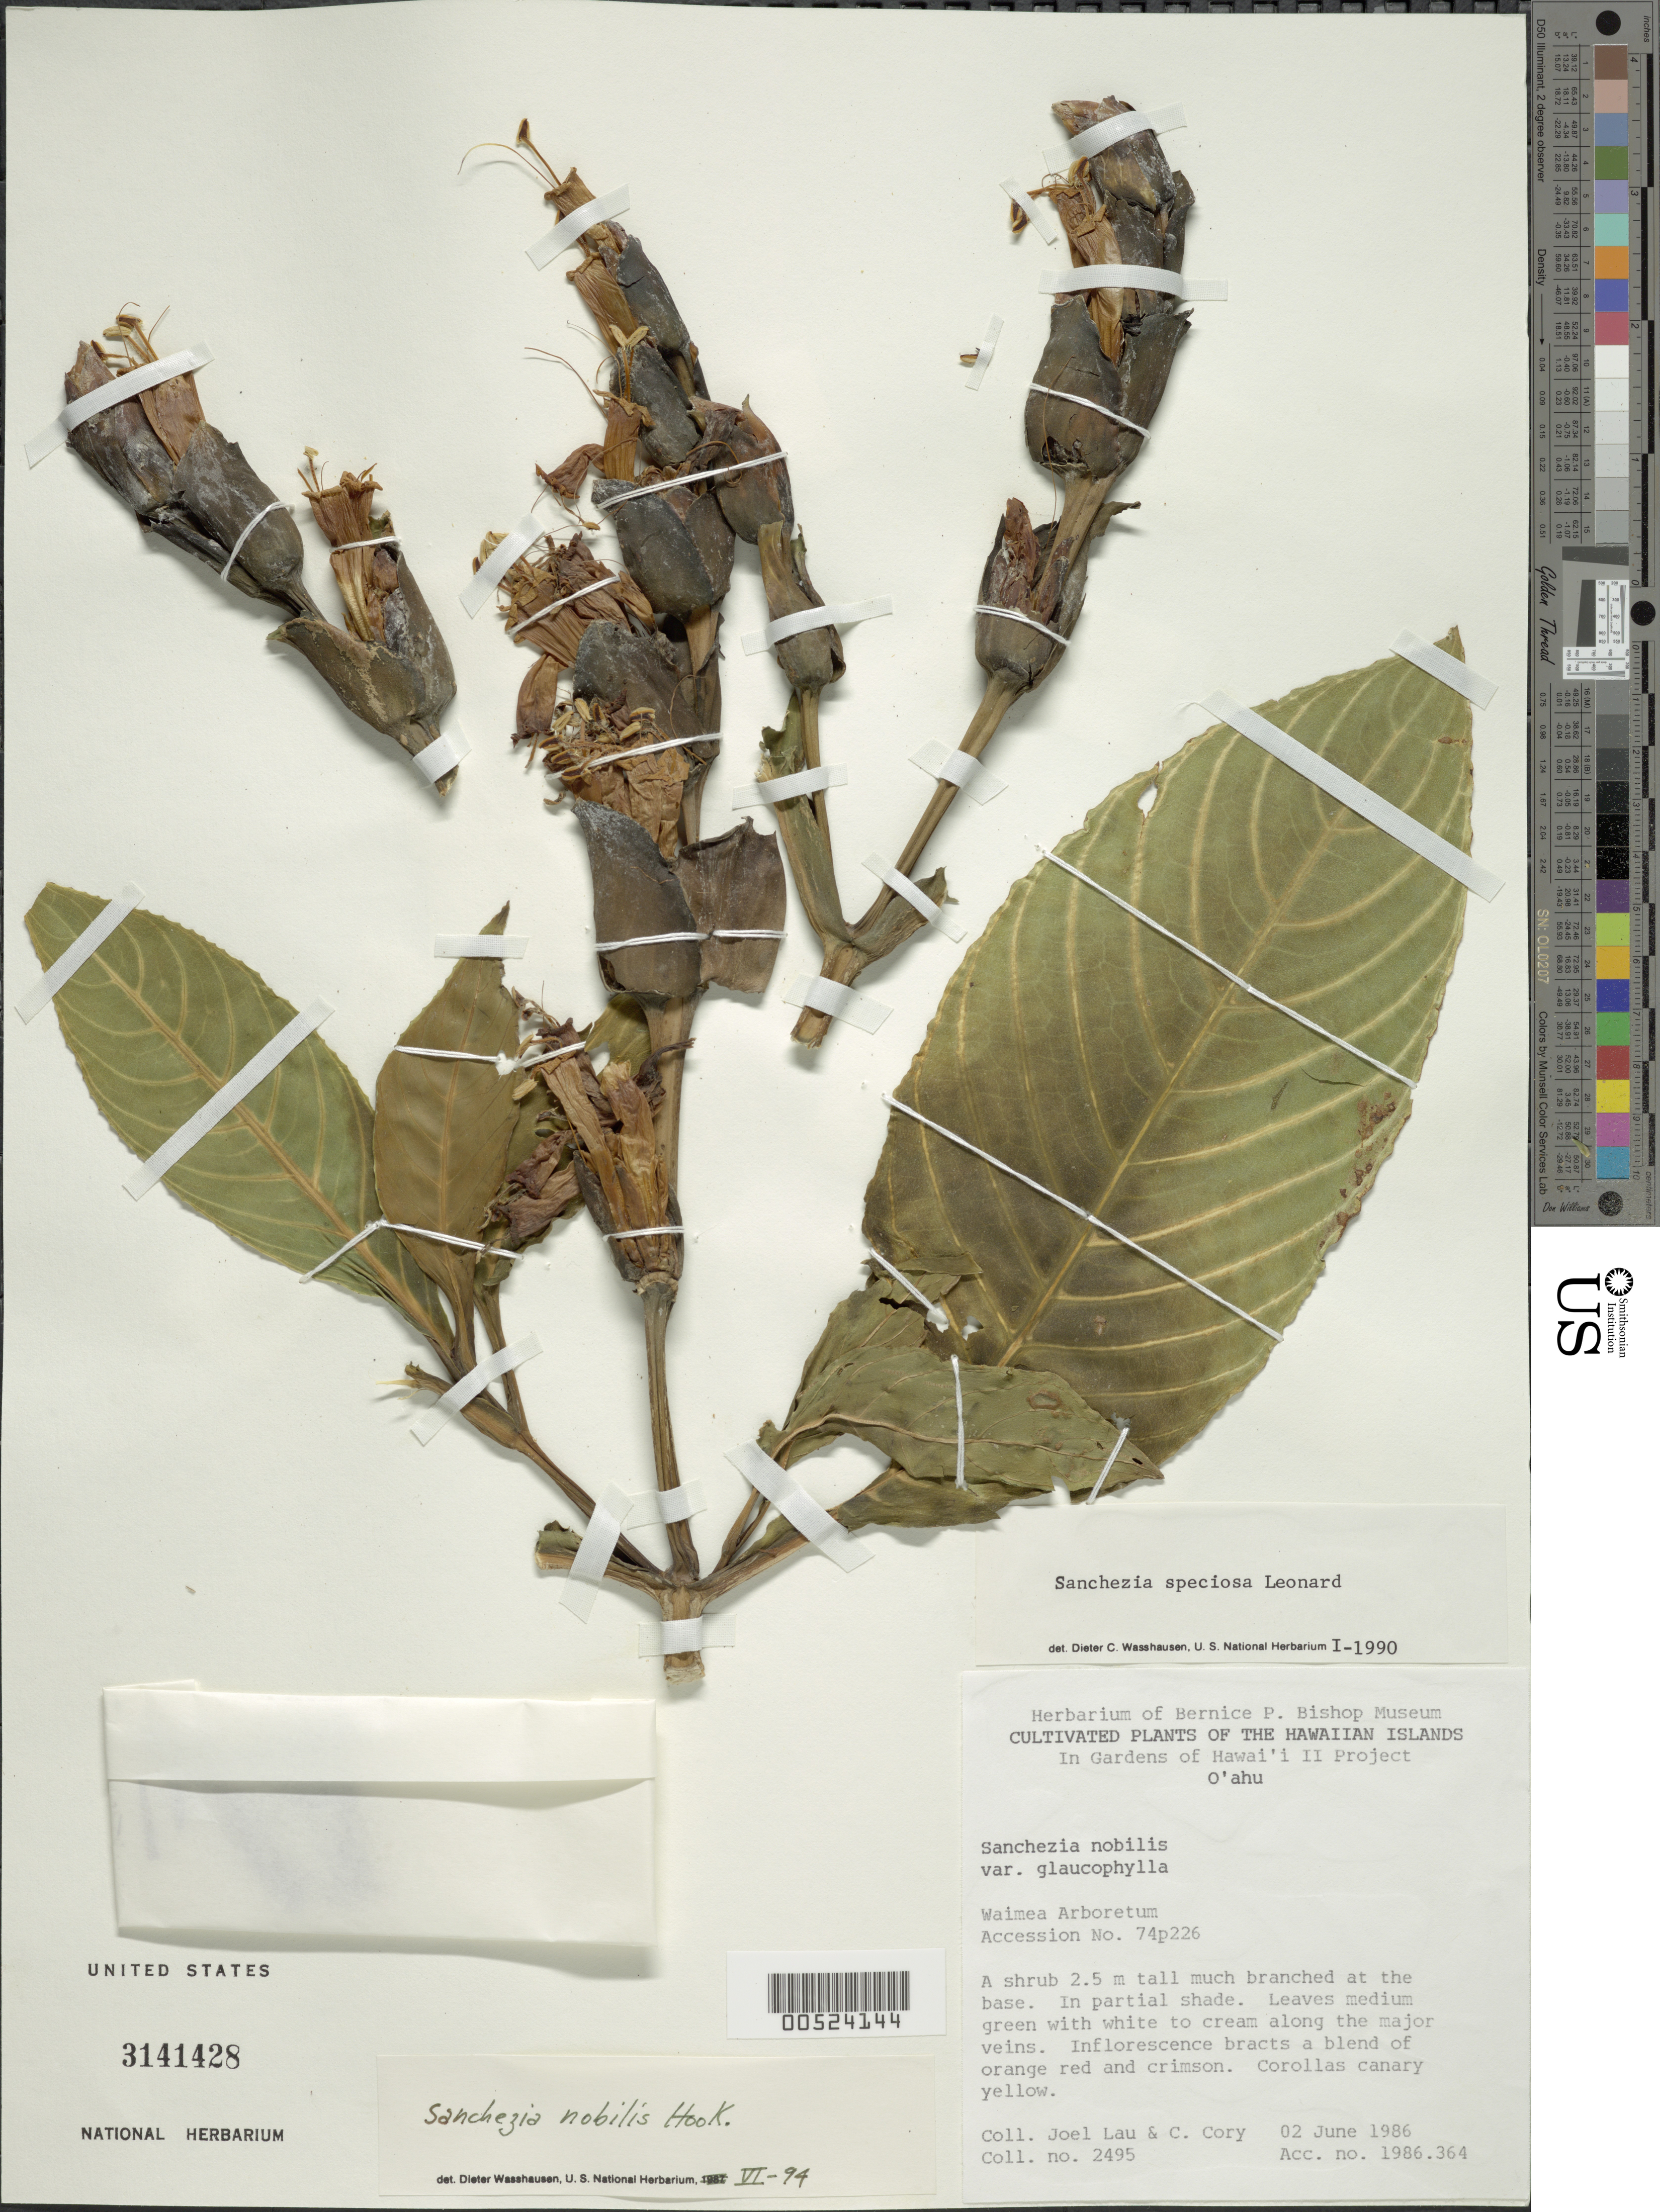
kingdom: Plantae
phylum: Tracheophyta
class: Magnoliopsida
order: Lamiales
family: Acanthaceae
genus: Sanchezia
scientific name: Sanchezia oblonga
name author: Ruiz & Pav.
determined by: Azevedo, Igor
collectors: J. Lau & C. Cory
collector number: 2495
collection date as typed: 2 Jun 1986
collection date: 1986-06-02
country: United States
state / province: Hawaii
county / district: Kauai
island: Kaua'i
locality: Waimea Arboretum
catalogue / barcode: US 3141428